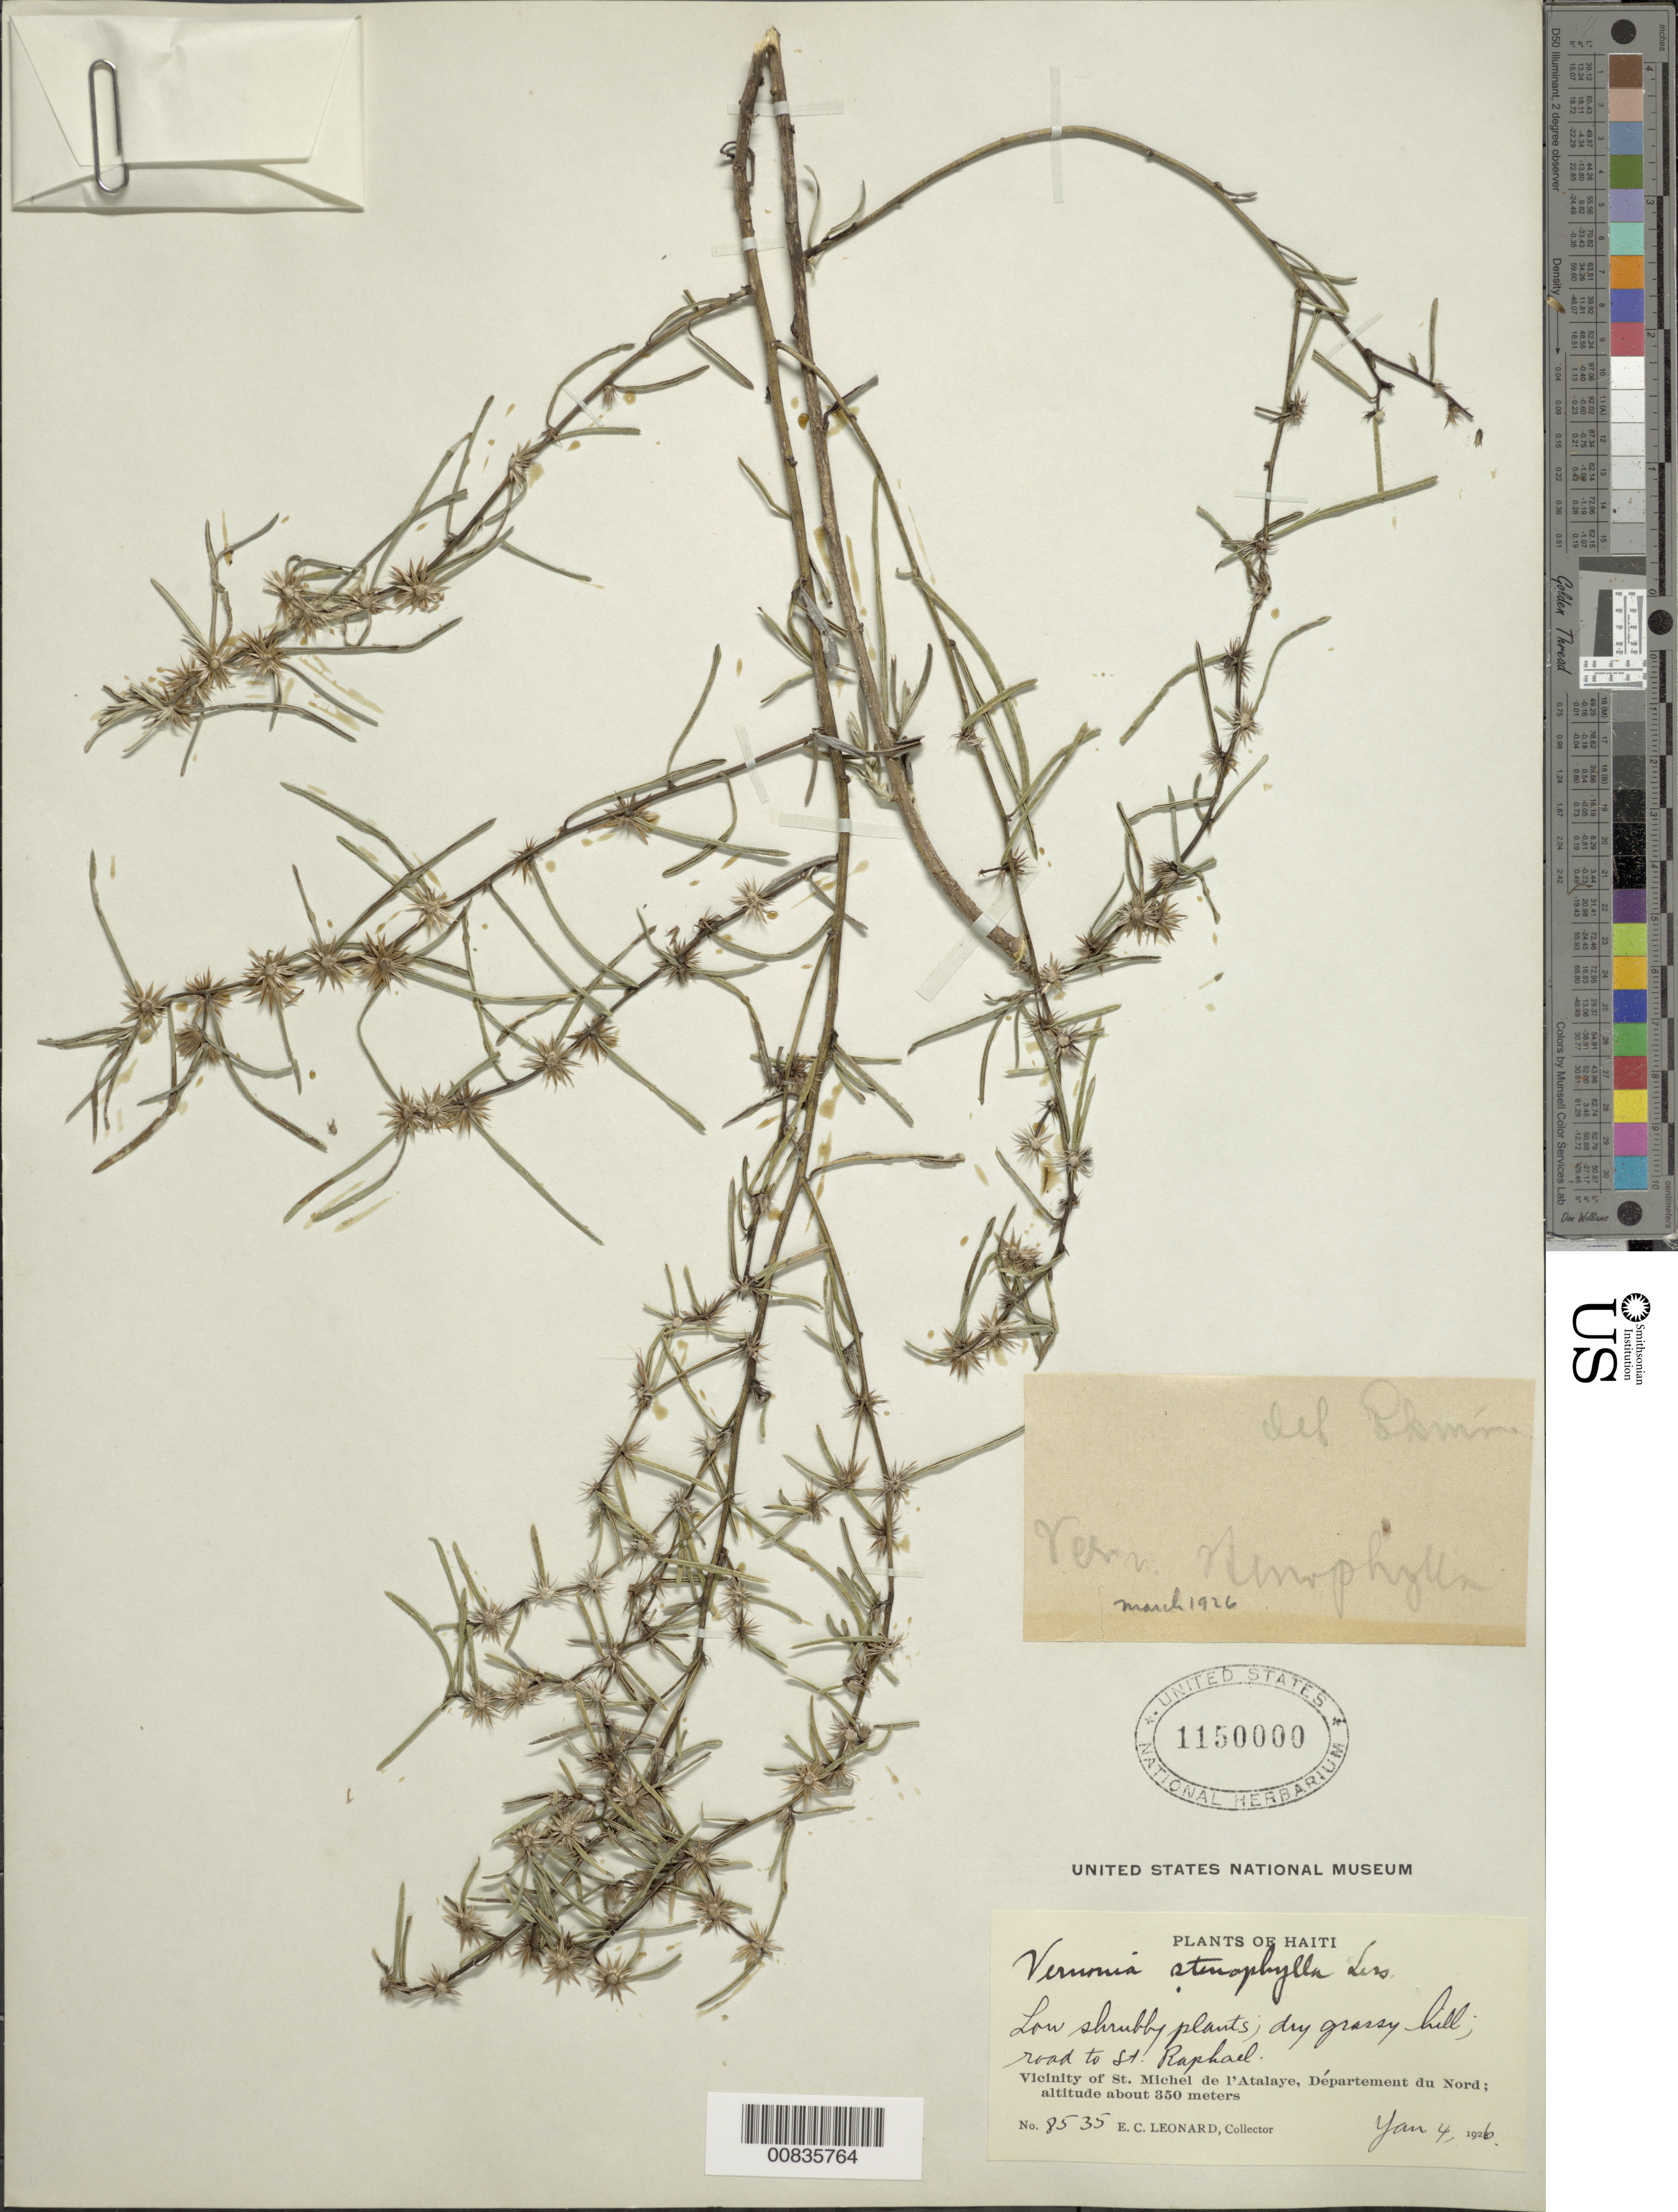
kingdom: Plantae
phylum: Tracheophyta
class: Magnoliopsida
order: Asterales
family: Asteraceae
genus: Lepidaploa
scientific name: Lepidaploa stenophylla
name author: (Less.) H. Rob.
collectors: E. C. Leonard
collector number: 8535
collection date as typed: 04 Jan 1926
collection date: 1926-01-04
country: Haiti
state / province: Artibonite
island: Hispaniola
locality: Vicinity of St. Michel de l'Atalaye, road to St. Raphael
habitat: Dry grassy hill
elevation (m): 350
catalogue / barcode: US 1150000